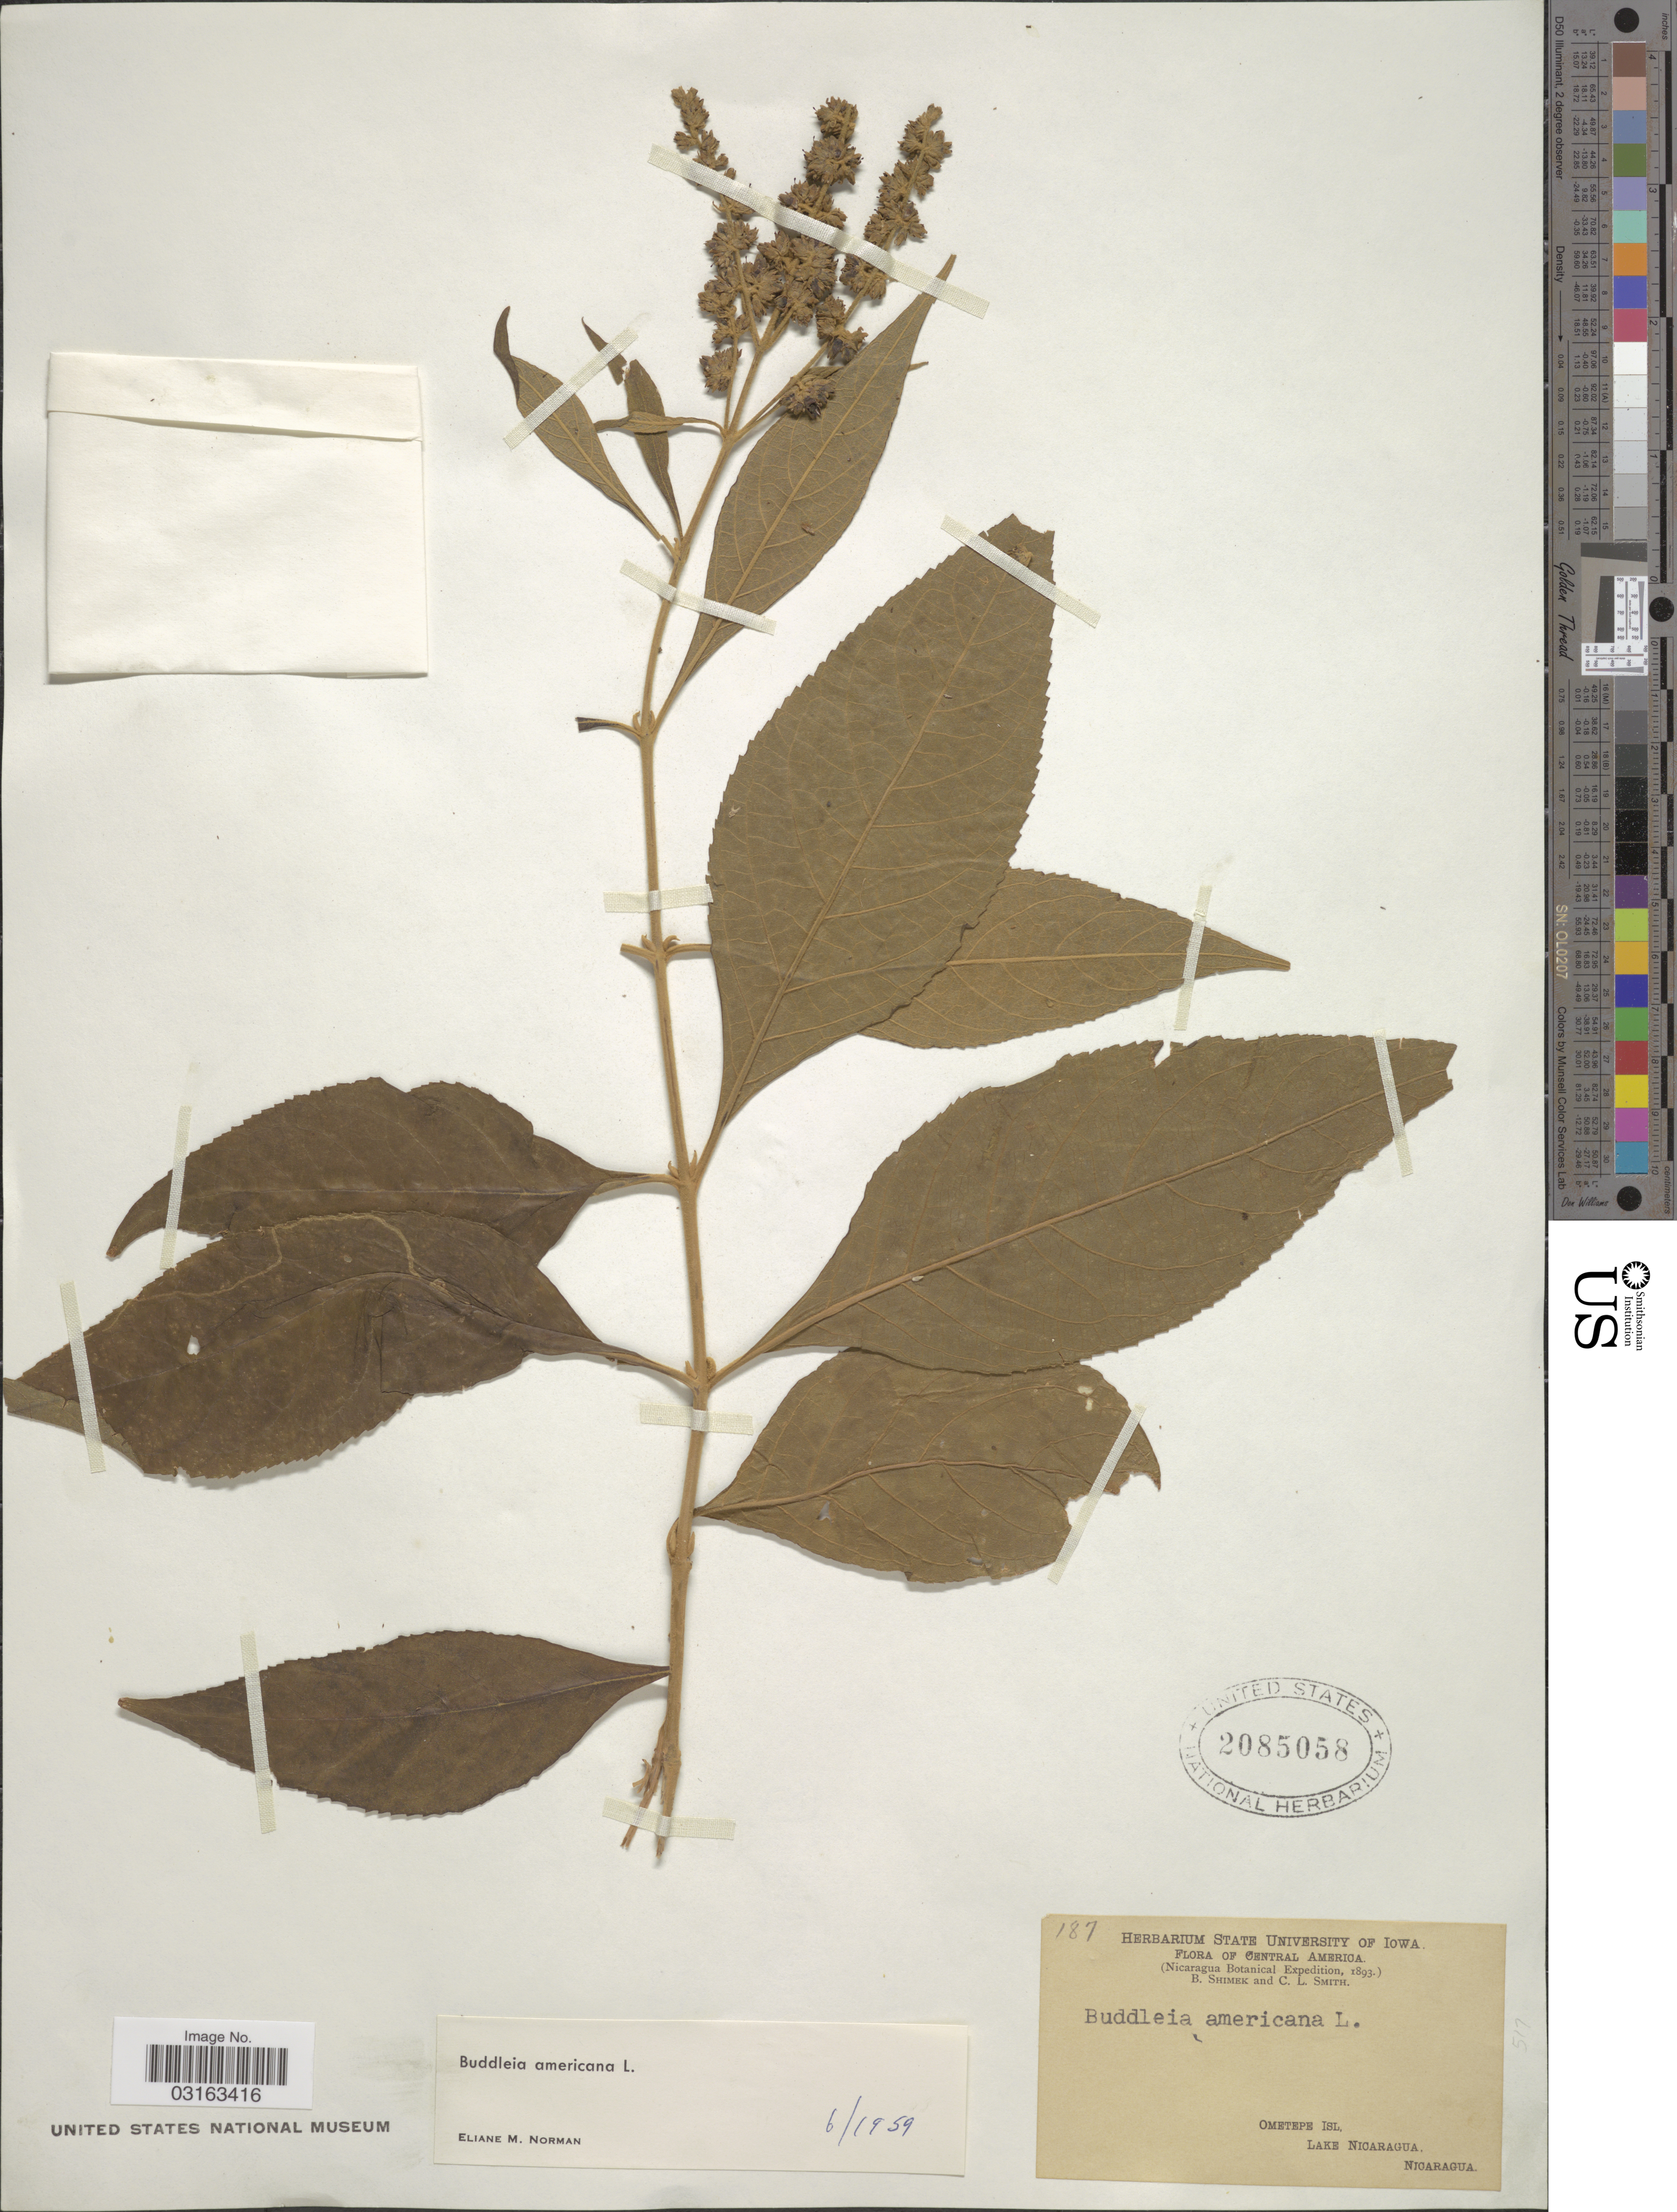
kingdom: Plantae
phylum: Tracheophyta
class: Magnoliopsida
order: Lamiales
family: Scrophulariaceae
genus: Buddleja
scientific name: Buddleja americana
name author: L.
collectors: B. Shimek & C. L. Smith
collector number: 187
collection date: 1893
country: Nicaragua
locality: Ometepe Isl, Lake Nicaragua.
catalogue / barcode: US 2085058